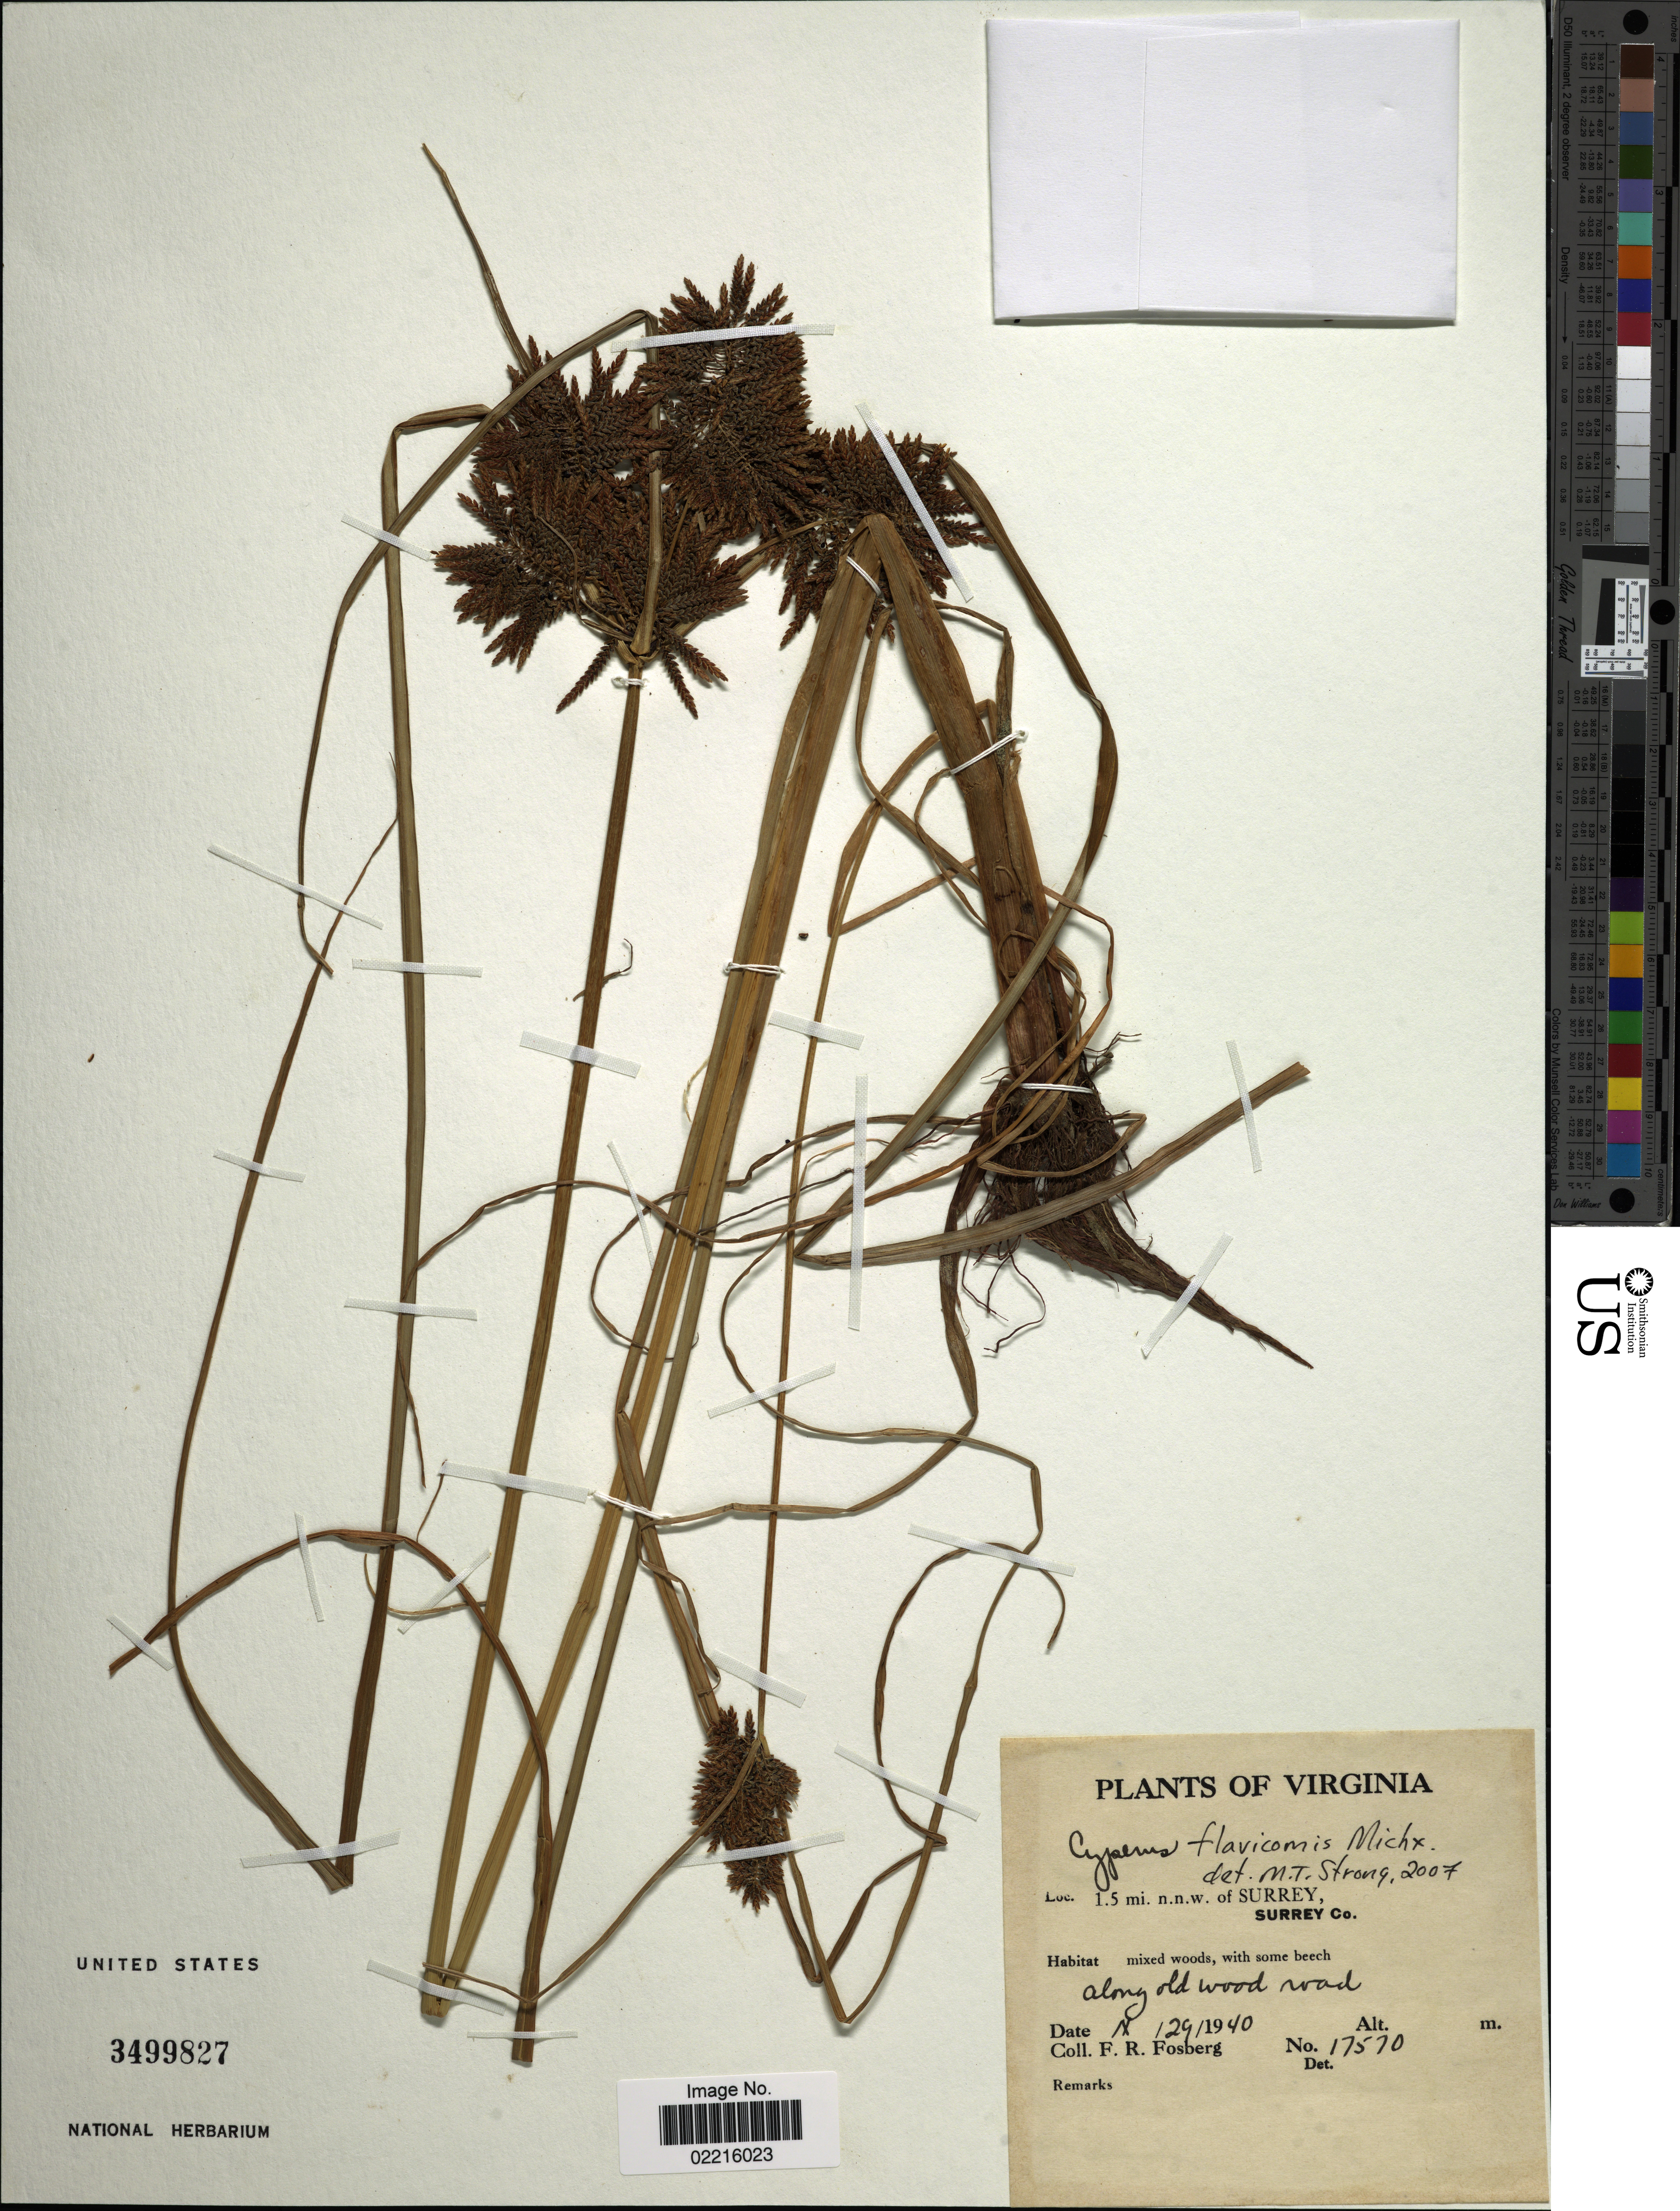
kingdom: Plantae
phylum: Tracheophyta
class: Liliopsida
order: Poales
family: Cyperaceae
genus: Cyperus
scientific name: Cyperus flavicomus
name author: Michx.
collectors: F. R. Fosberg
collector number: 17570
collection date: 1940-09-29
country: United States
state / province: Virginia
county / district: Surry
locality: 1.5 mi NNW of Surry, Surry Co, along old wood road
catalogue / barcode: US 3499827